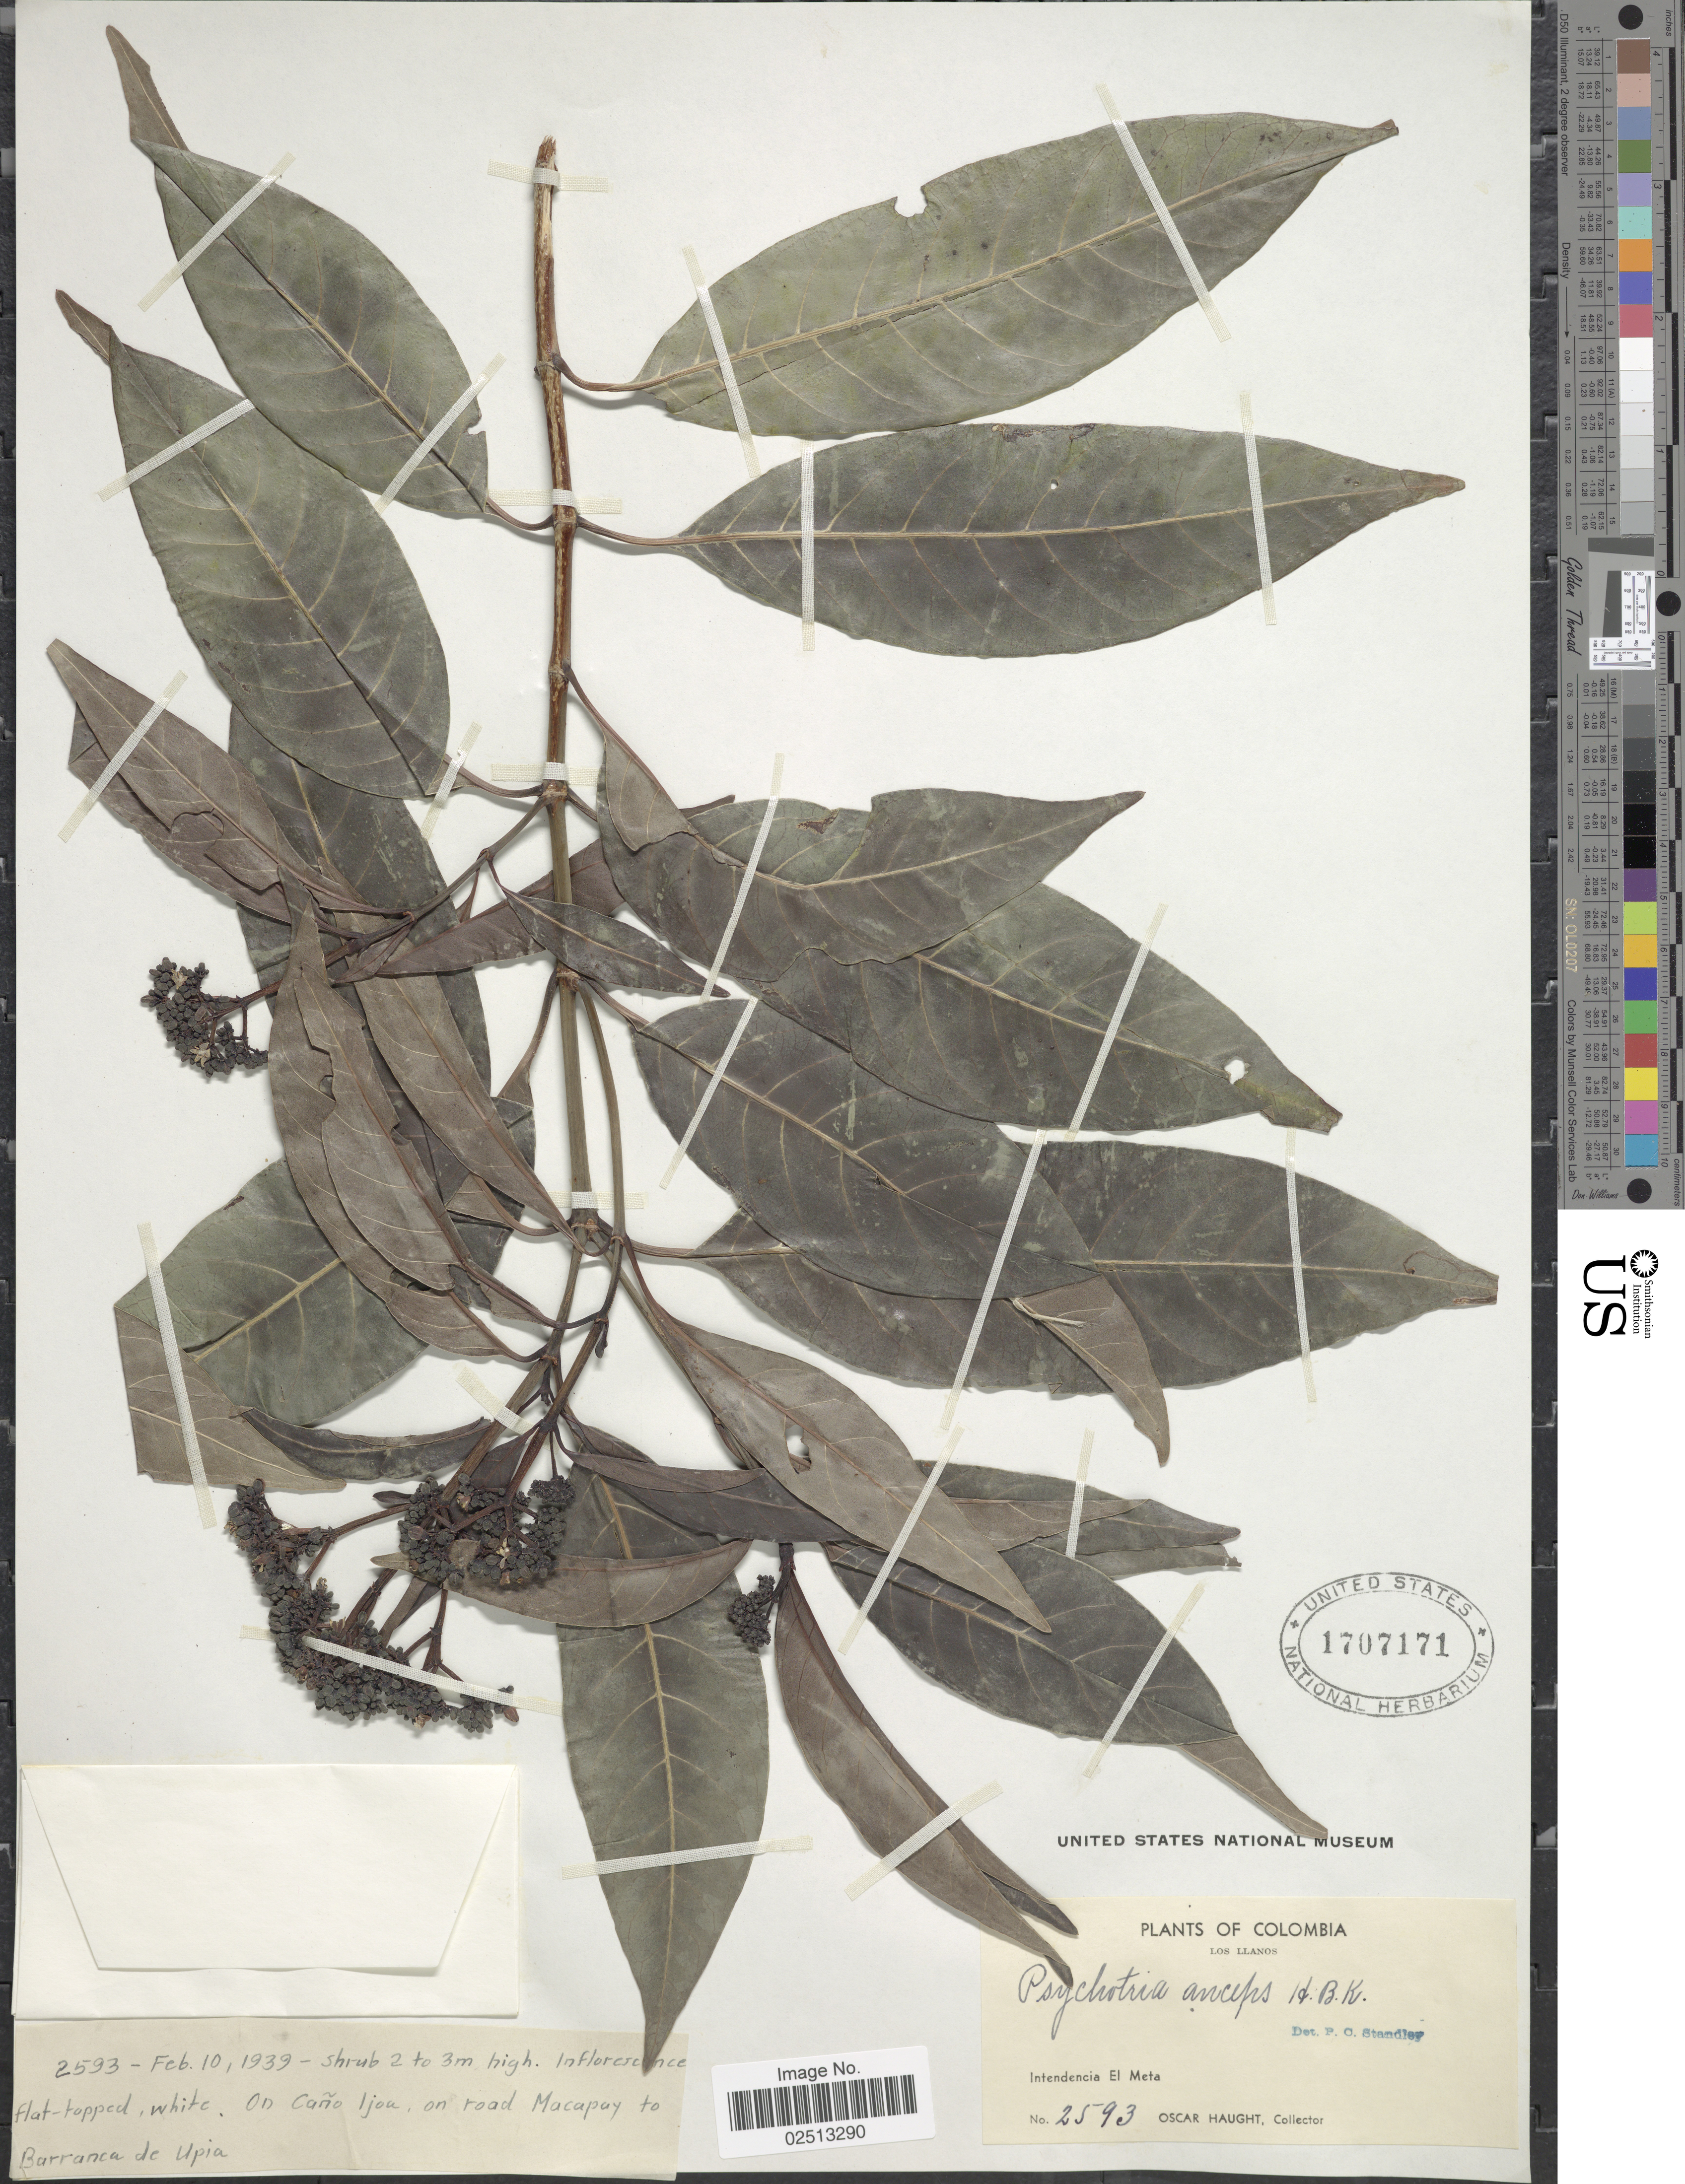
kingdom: Plantae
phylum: Tracheophyta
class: Magnoliopsida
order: Gentianales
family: Rubiaceae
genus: Psychotria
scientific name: Psychotria anceps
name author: Kunth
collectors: O. Haught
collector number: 2593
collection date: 1939-02-10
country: Colombia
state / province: Meta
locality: Intendencia El Meta, On Cano Ljoa, on road Macapoy to Barranca de Upia.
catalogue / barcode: US 1707171